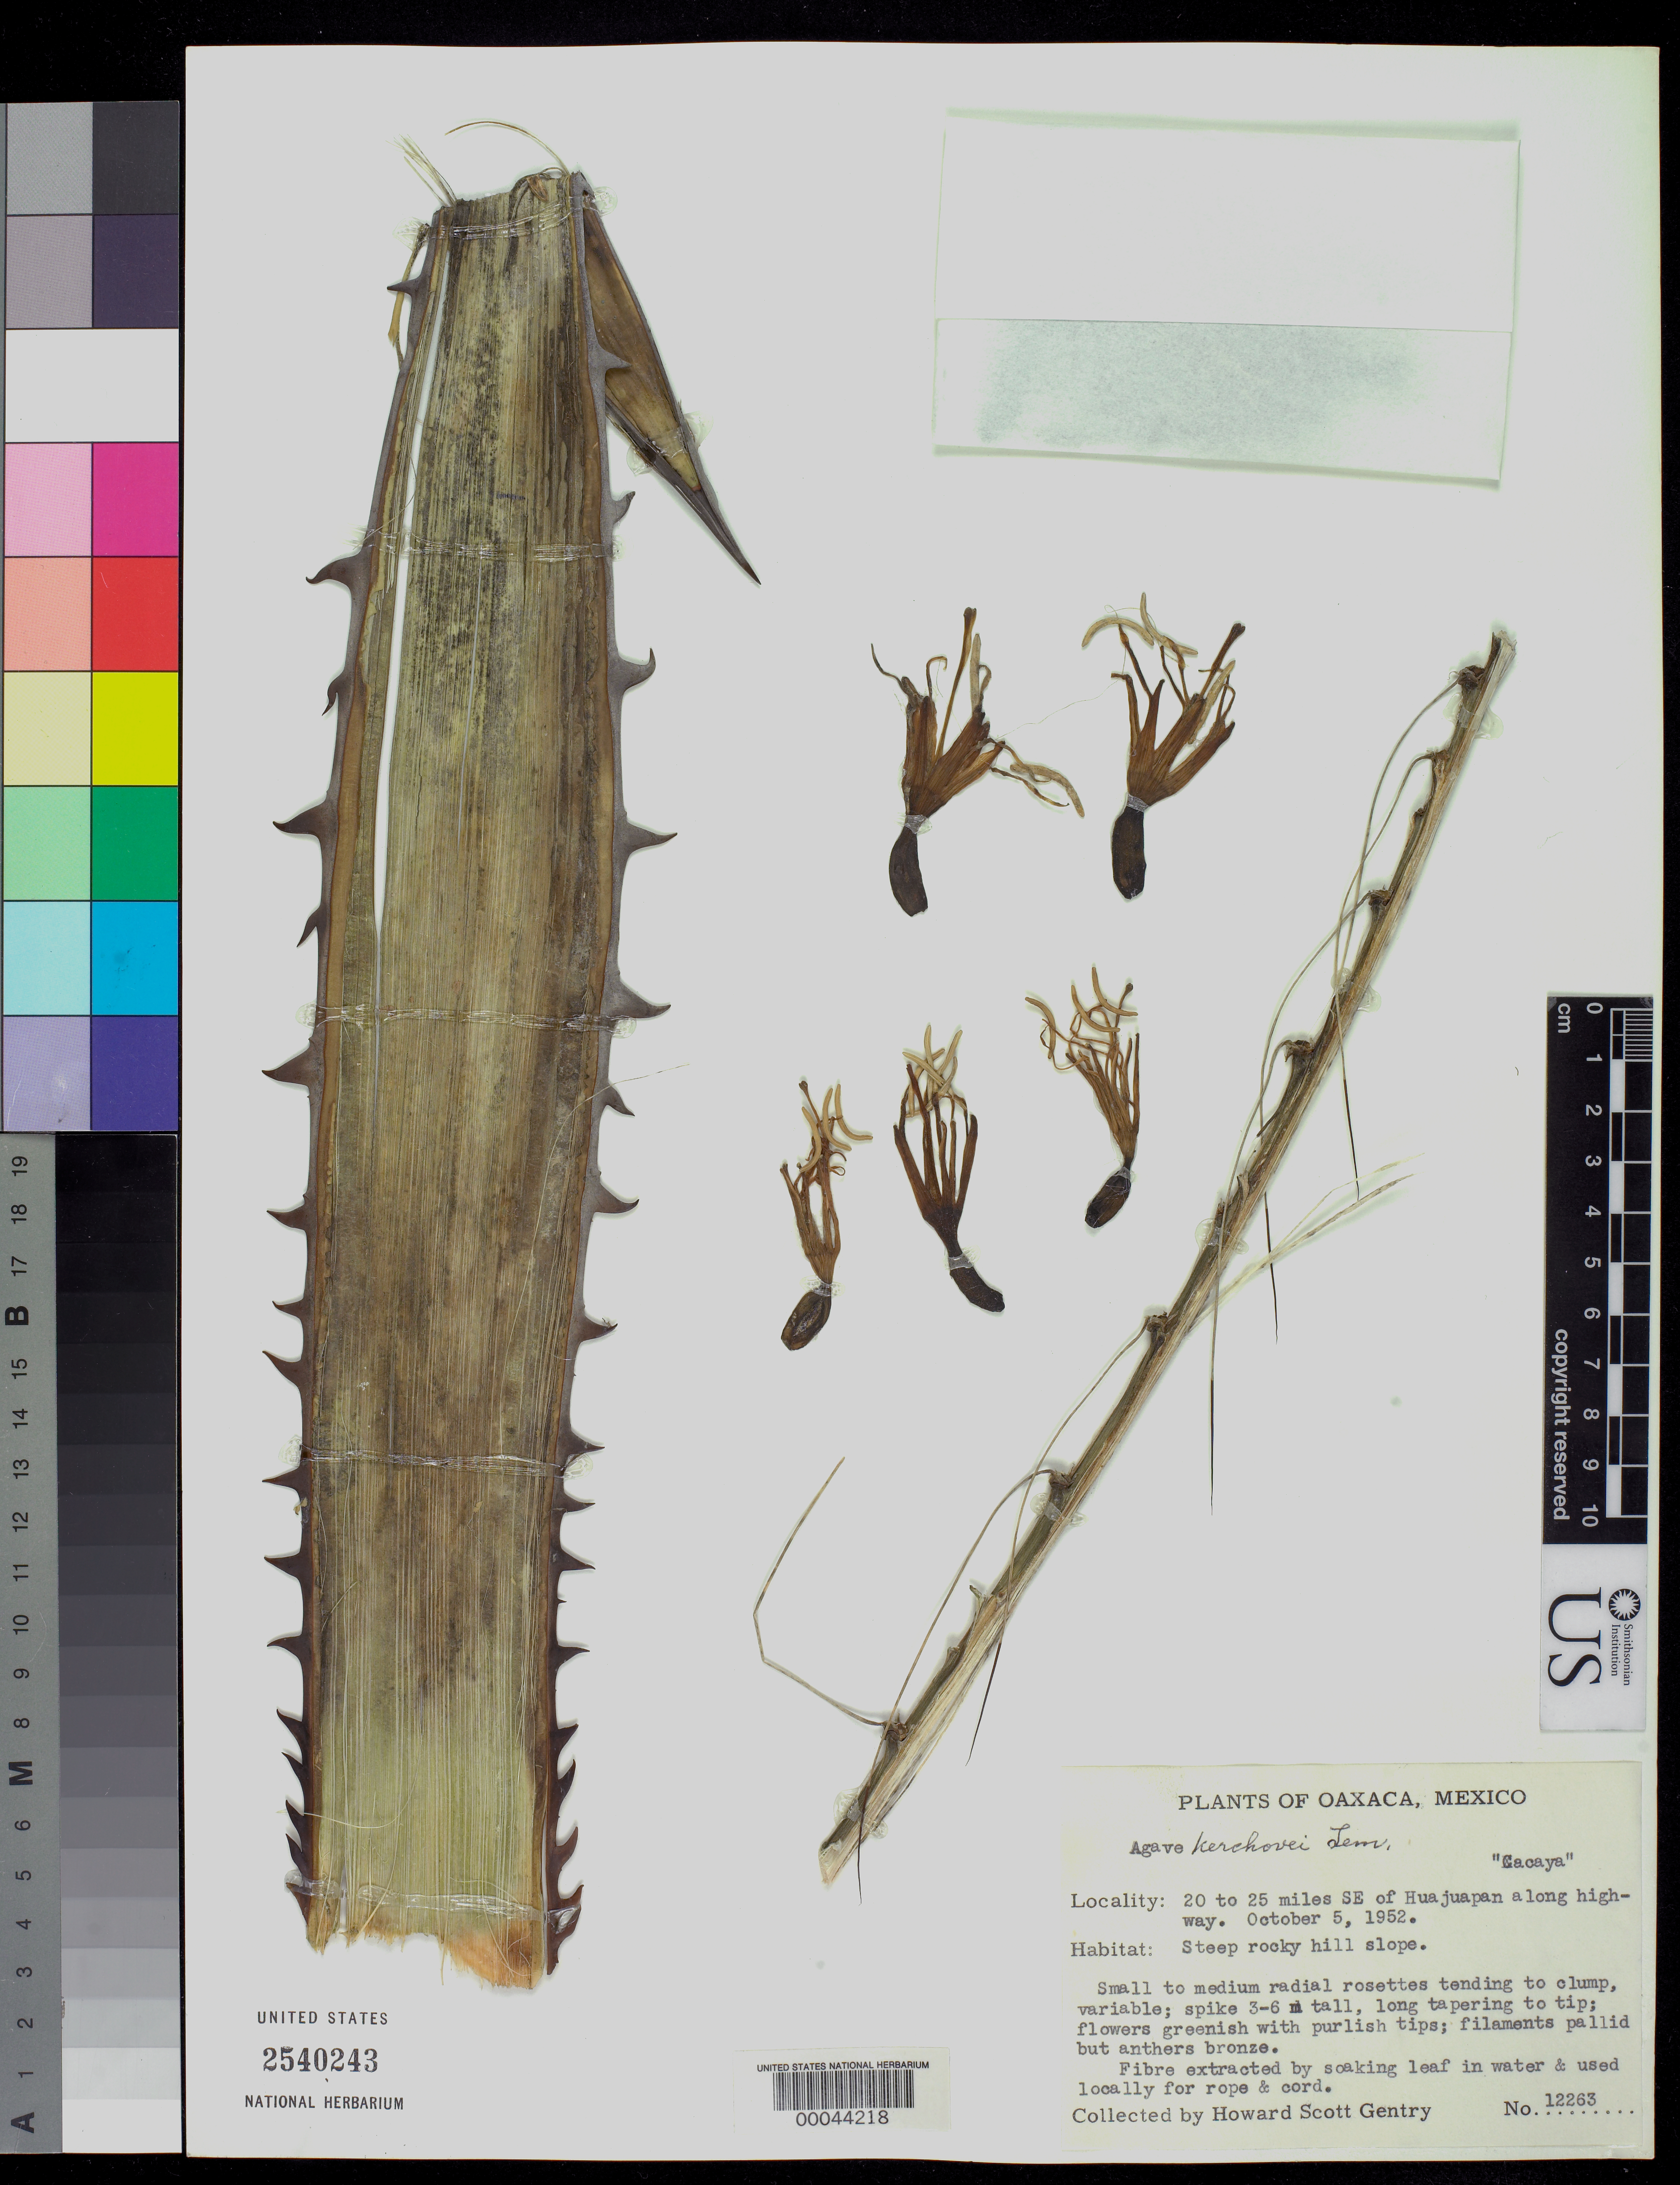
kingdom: Plantae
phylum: Tracheophyta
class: Liliopsida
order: Asparagales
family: Asparagaceae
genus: Agave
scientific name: Agave kerchovei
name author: Lem.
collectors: H. S. Gentry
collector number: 12263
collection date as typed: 05 Oct 1952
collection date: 1952-10-05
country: Mexico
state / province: Oaxaca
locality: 20-25 mi SE of Huajuapan along highway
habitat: Steep rocky hill slope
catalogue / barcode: US 2540243